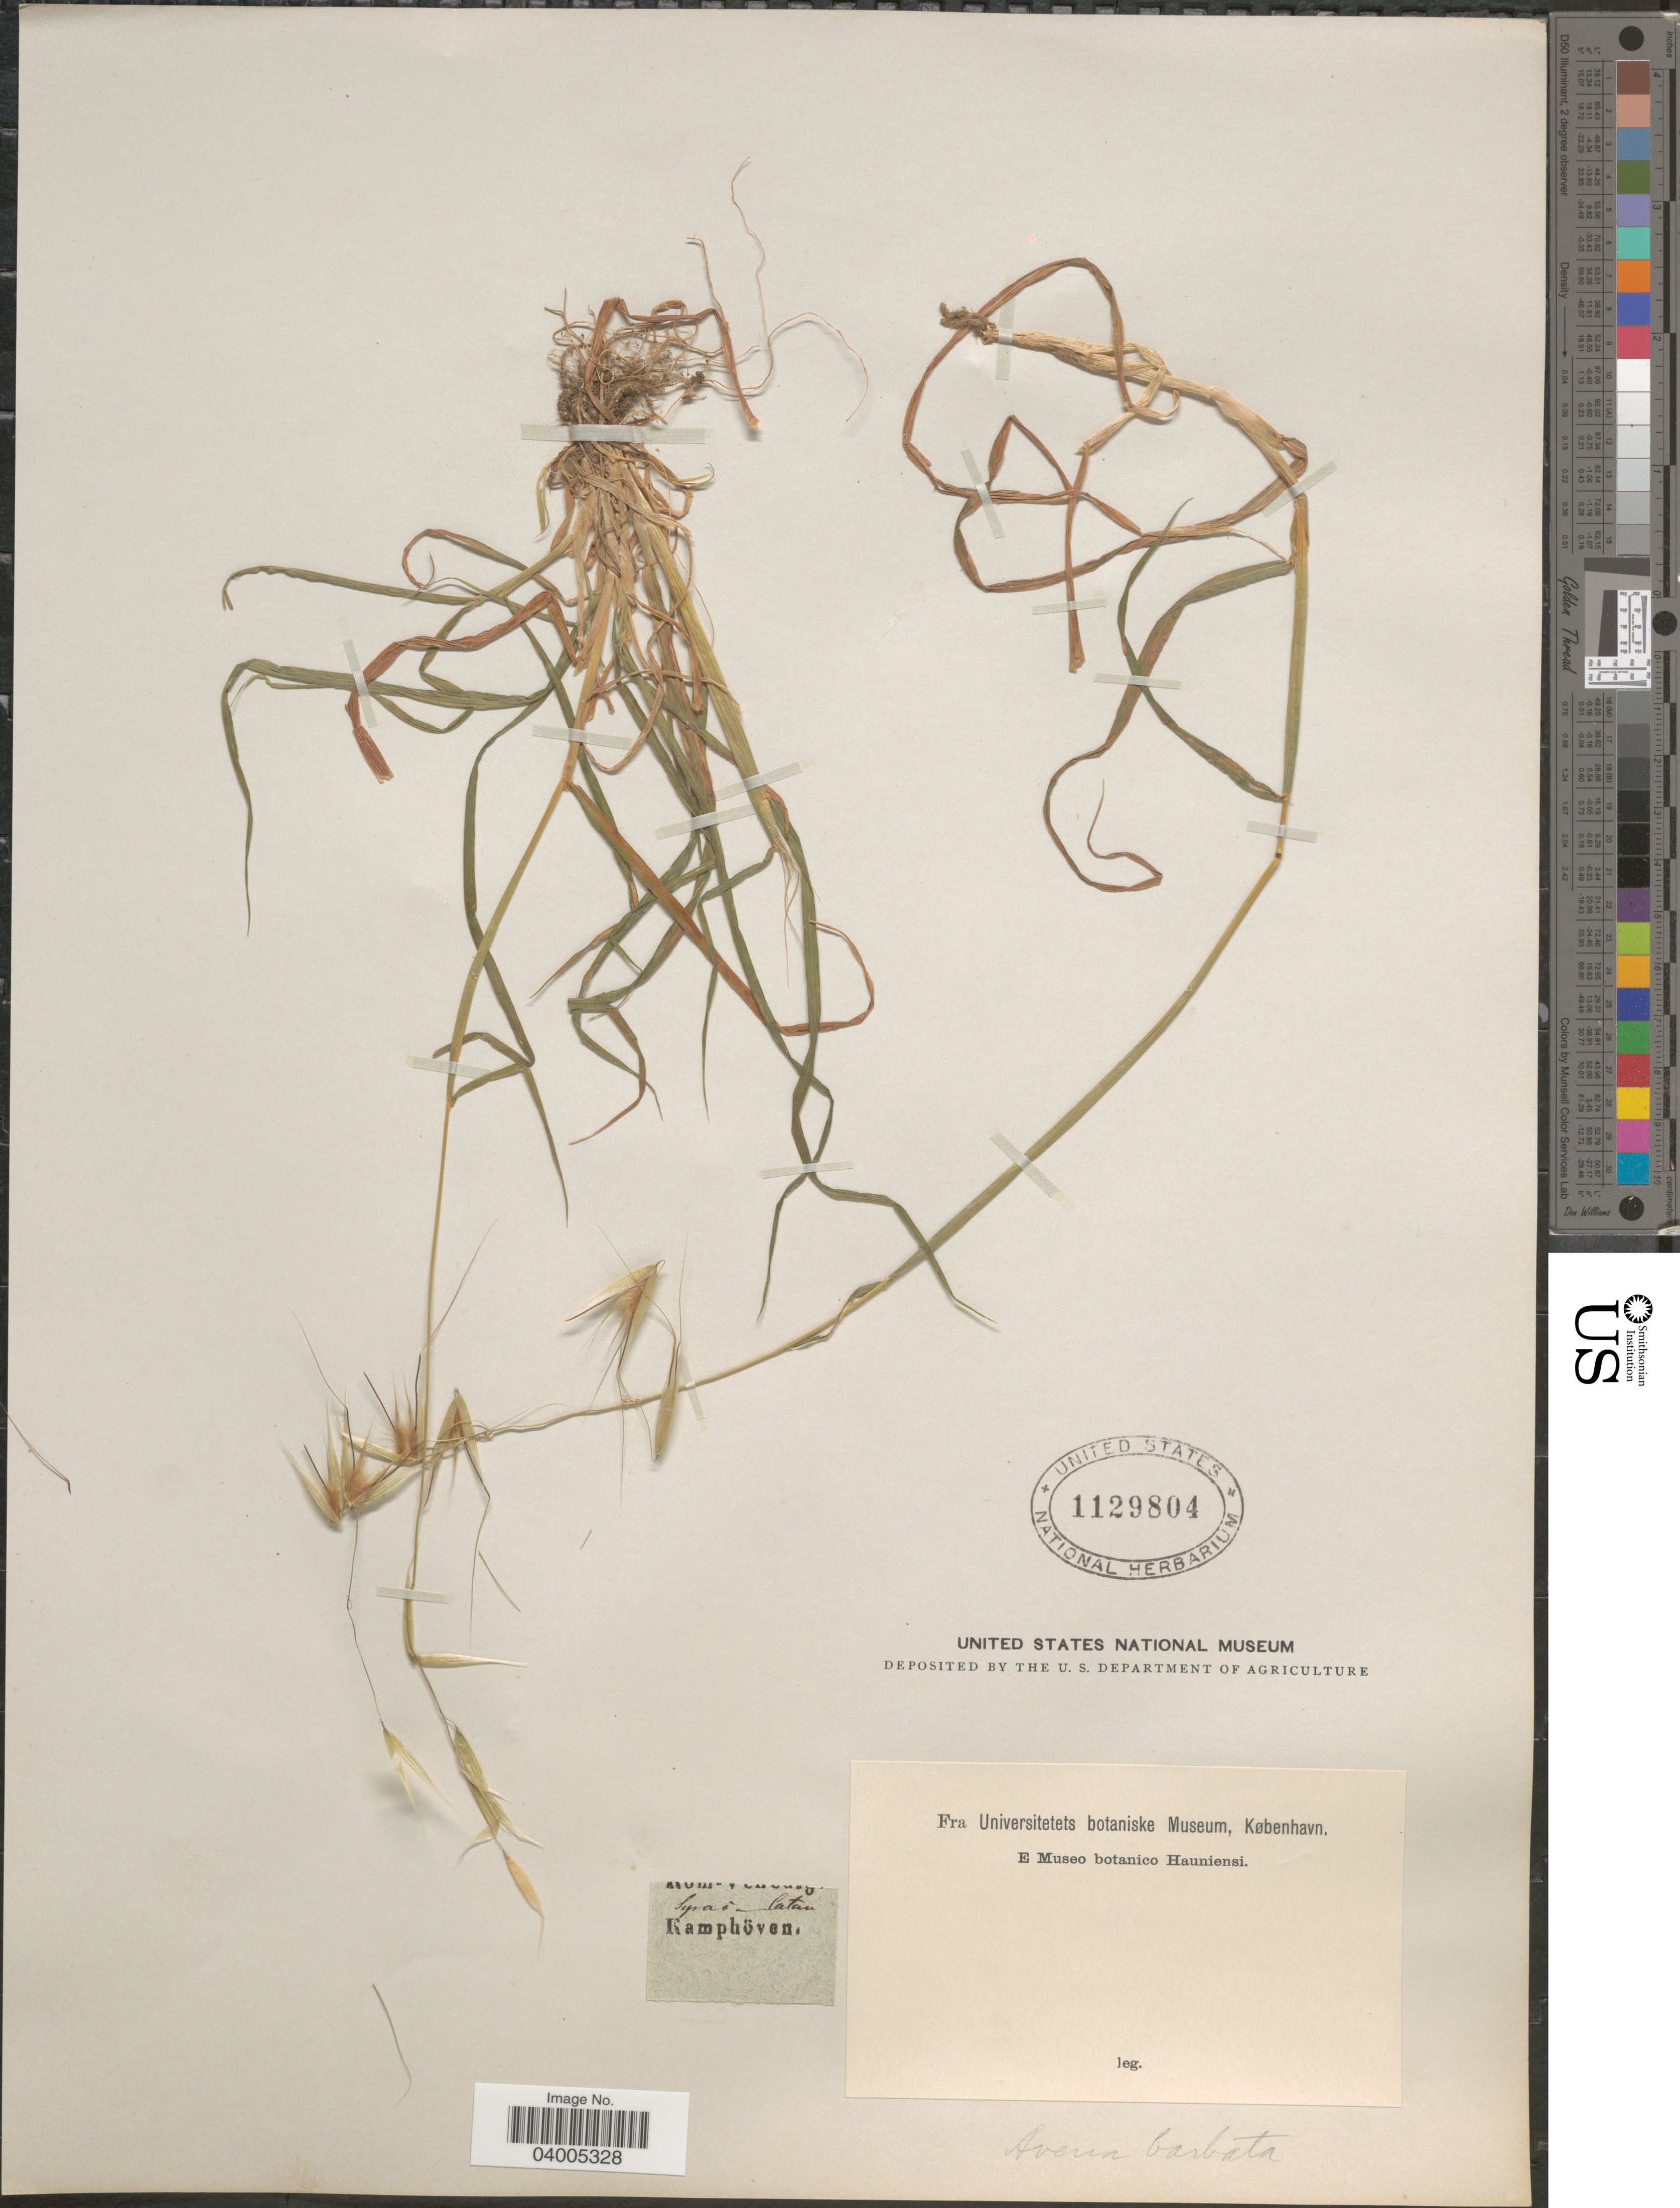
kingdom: Plantae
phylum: Tracheophyta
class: Liliopsida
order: Poales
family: Poaceae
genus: Avena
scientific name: Avena sp.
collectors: Kamphöven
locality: Syra Catan.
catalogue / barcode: US 1129804